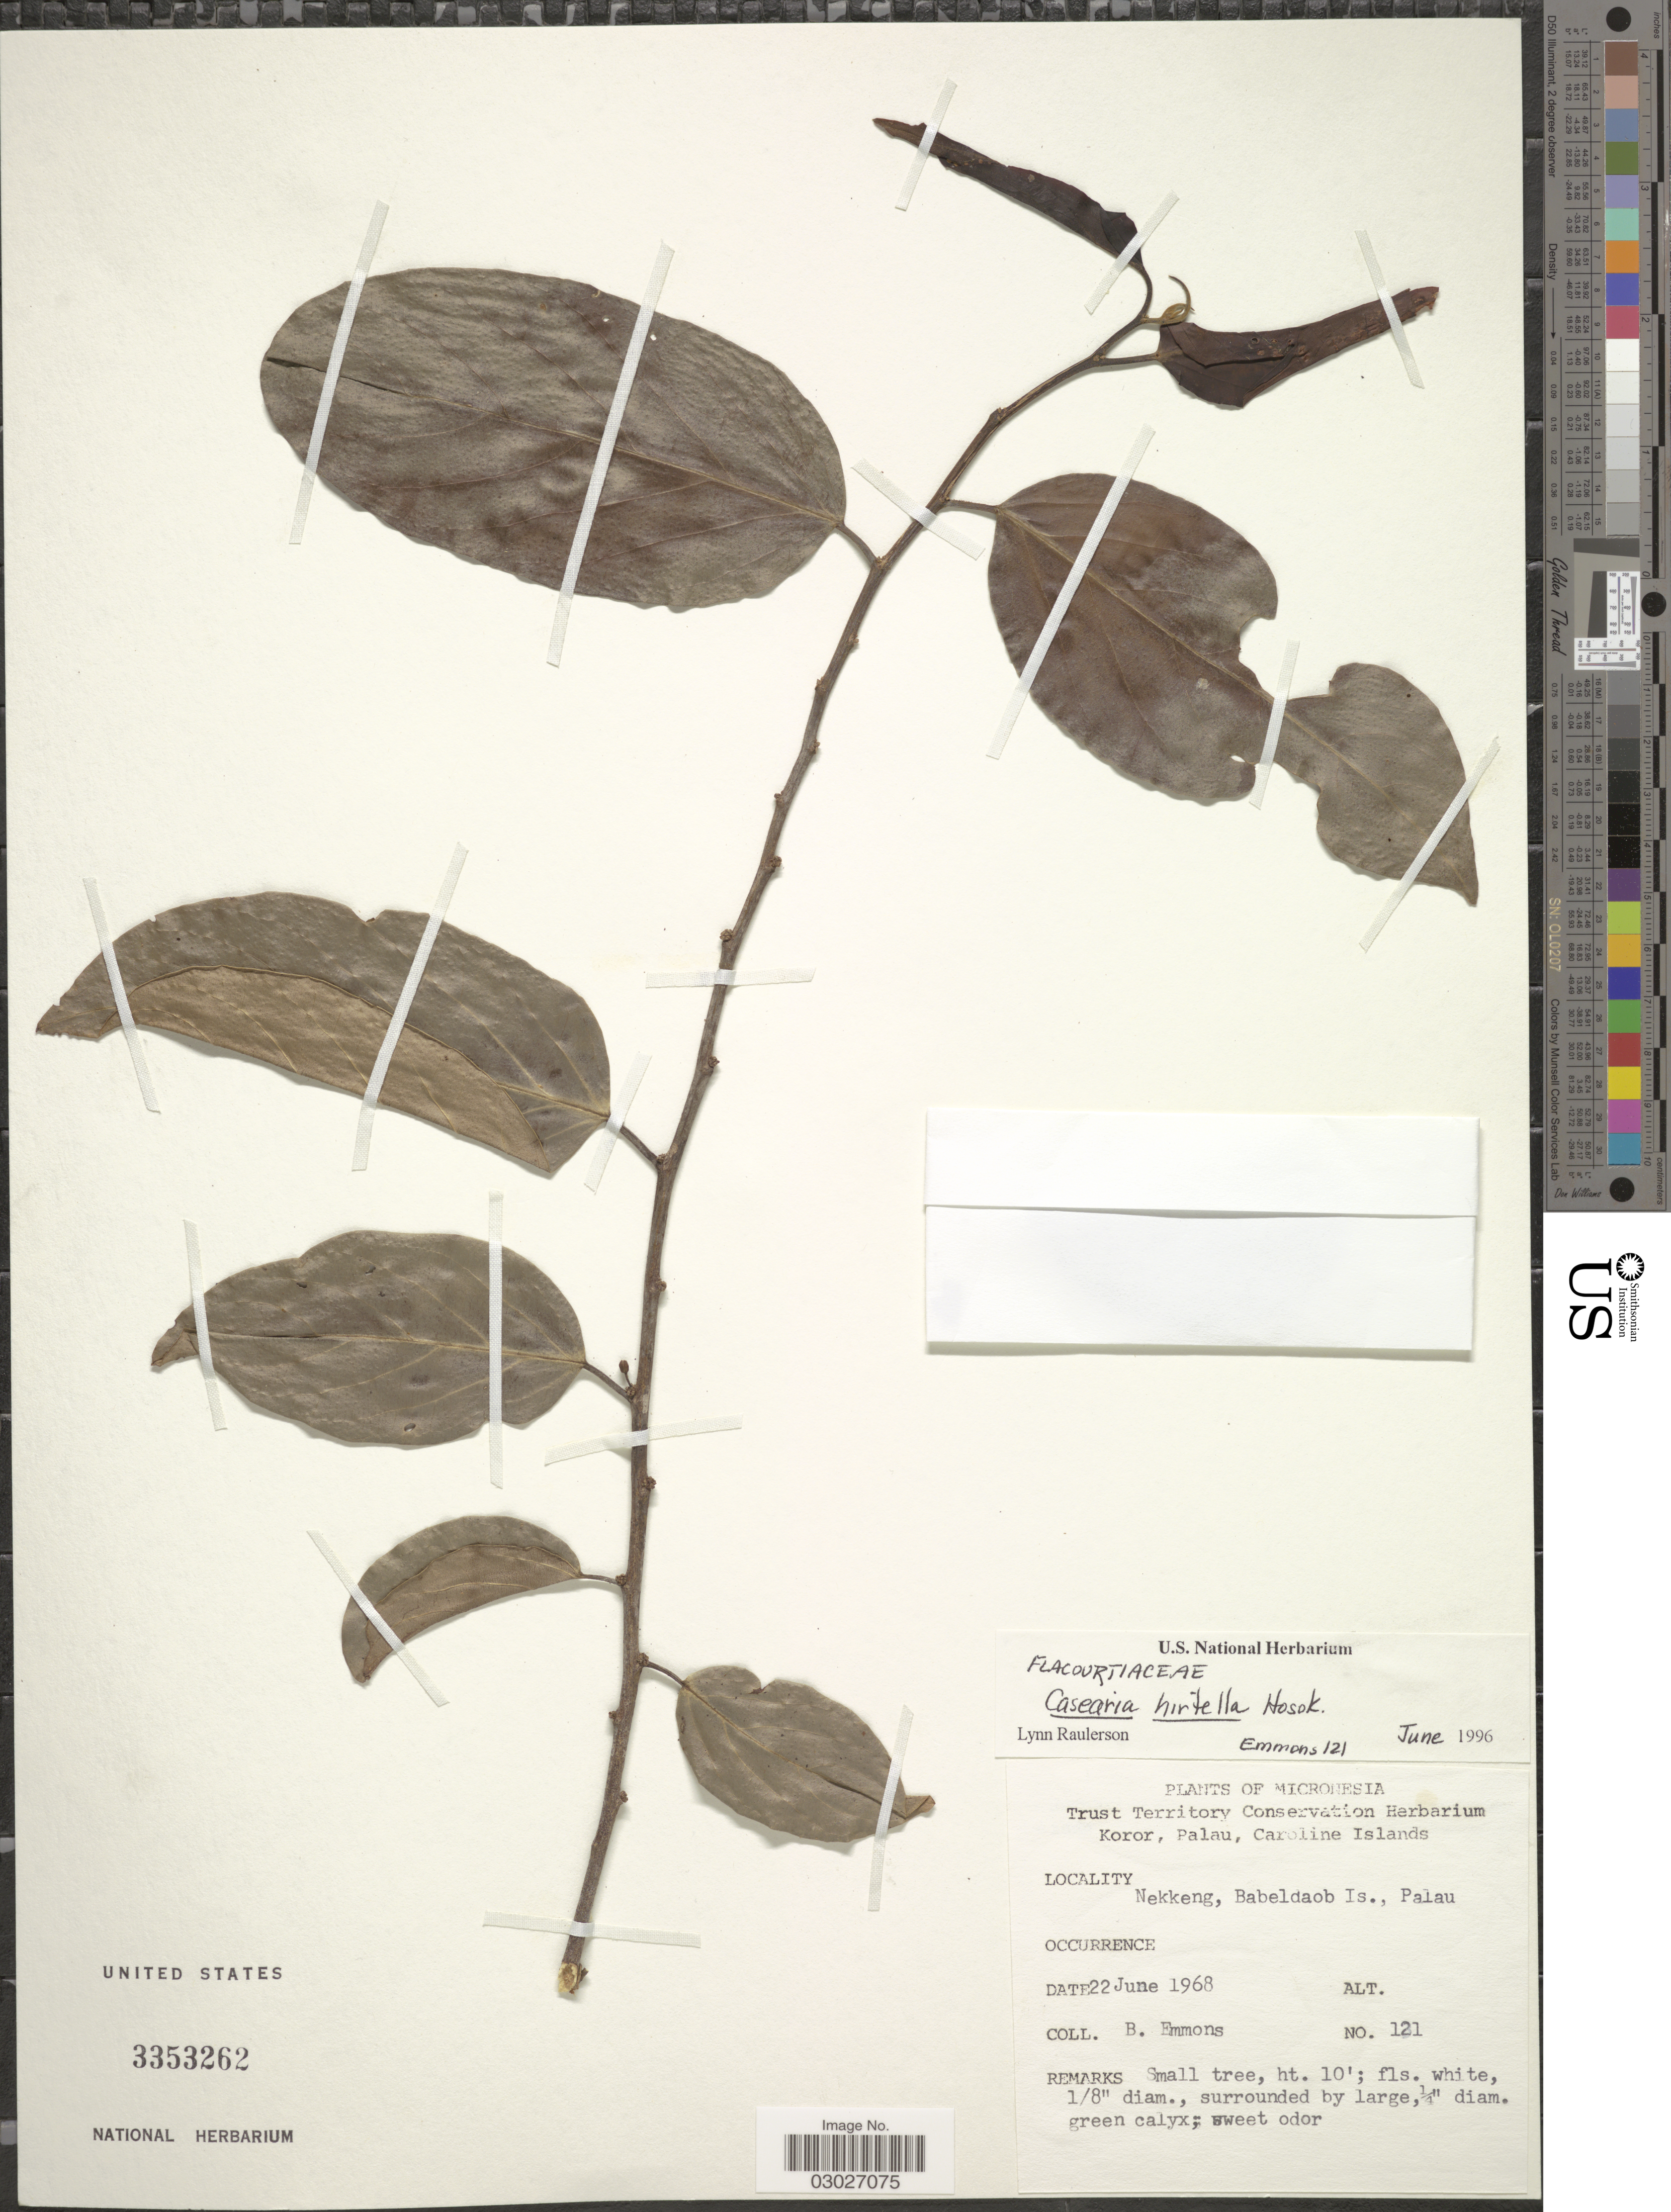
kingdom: Plantae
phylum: Tracheophyta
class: Magnoliopsida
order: Malpighiales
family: Salicaceae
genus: Casearia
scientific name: Casearia hirtella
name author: Hosok.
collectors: B. Emmons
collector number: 121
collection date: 1968-06-22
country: Palau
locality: Micronesia. Nekkeng, Babeldaob Is., Palau.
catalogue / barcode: US 3353262